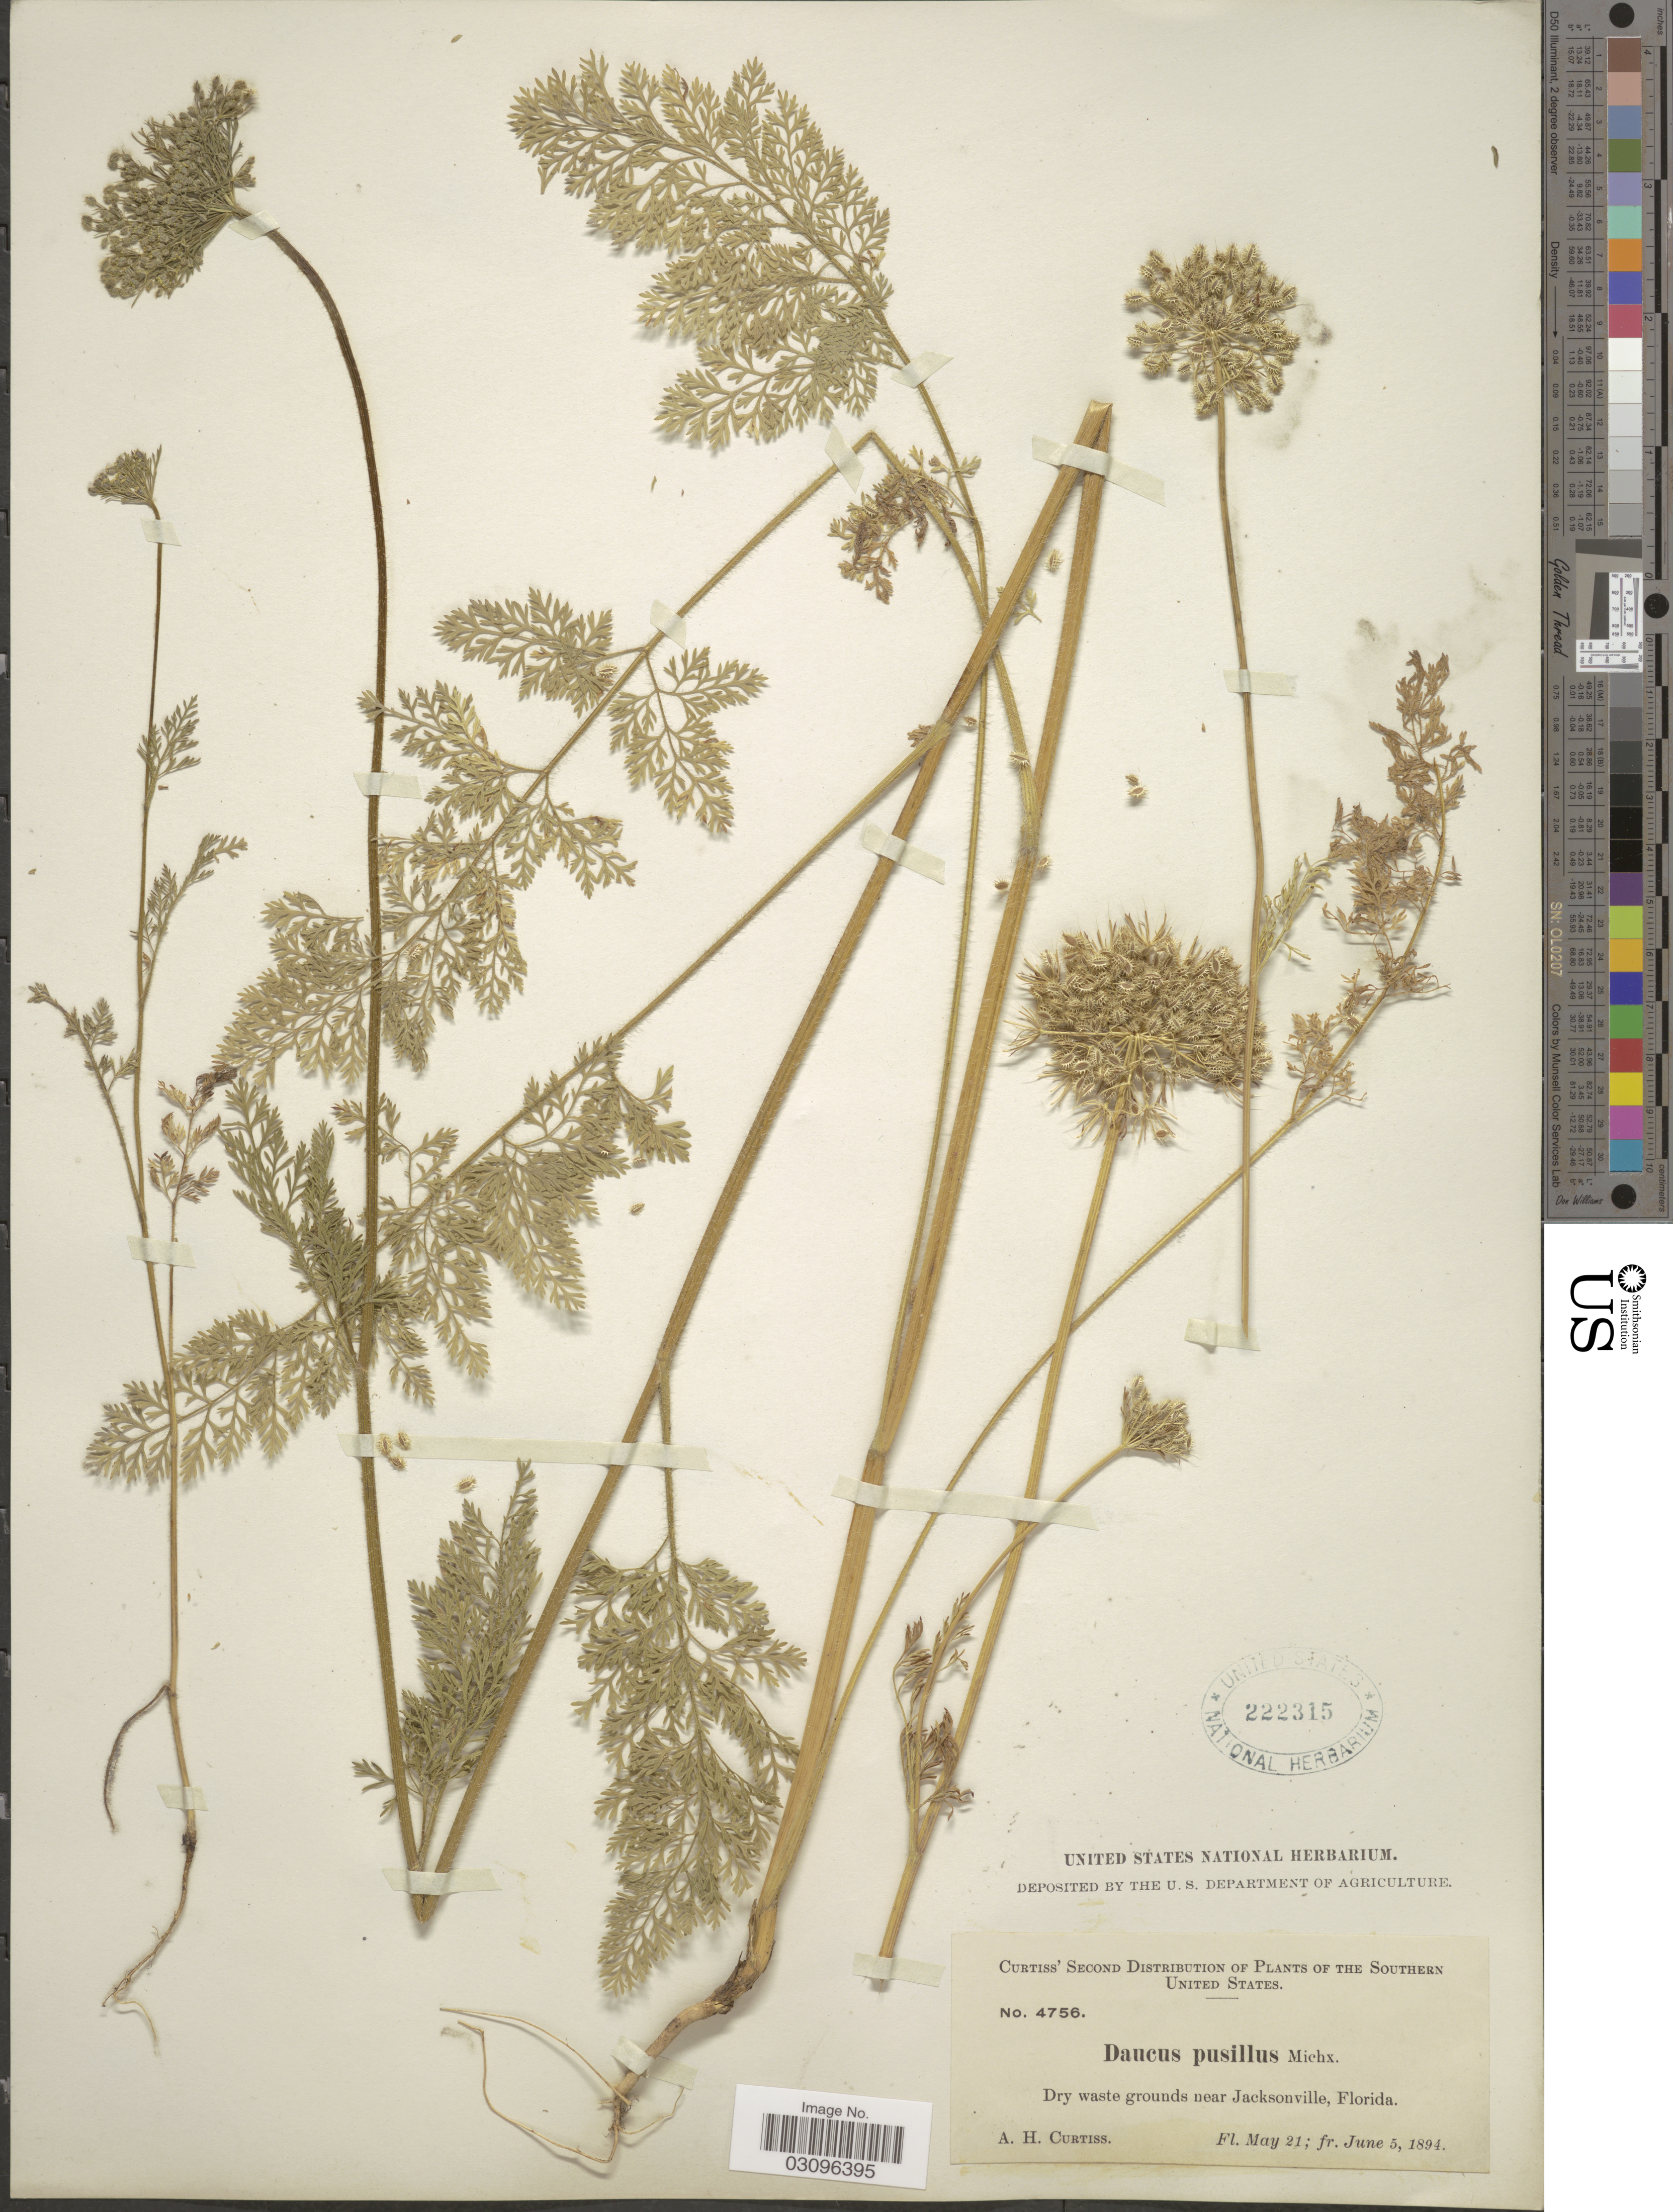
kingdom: Plantae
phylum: Tracheophyta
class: Magnoliopsida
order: Apiales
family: Apiaceae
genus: Daucus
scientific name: Daucus pusillus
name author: Michx.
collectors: A. H. Curtiss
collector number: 4756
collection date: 1894-05-21/1894-06-05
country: United States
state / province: Florida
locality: Southern United States. Dry waste grounds near Jacksonville.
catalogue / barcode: US 222315